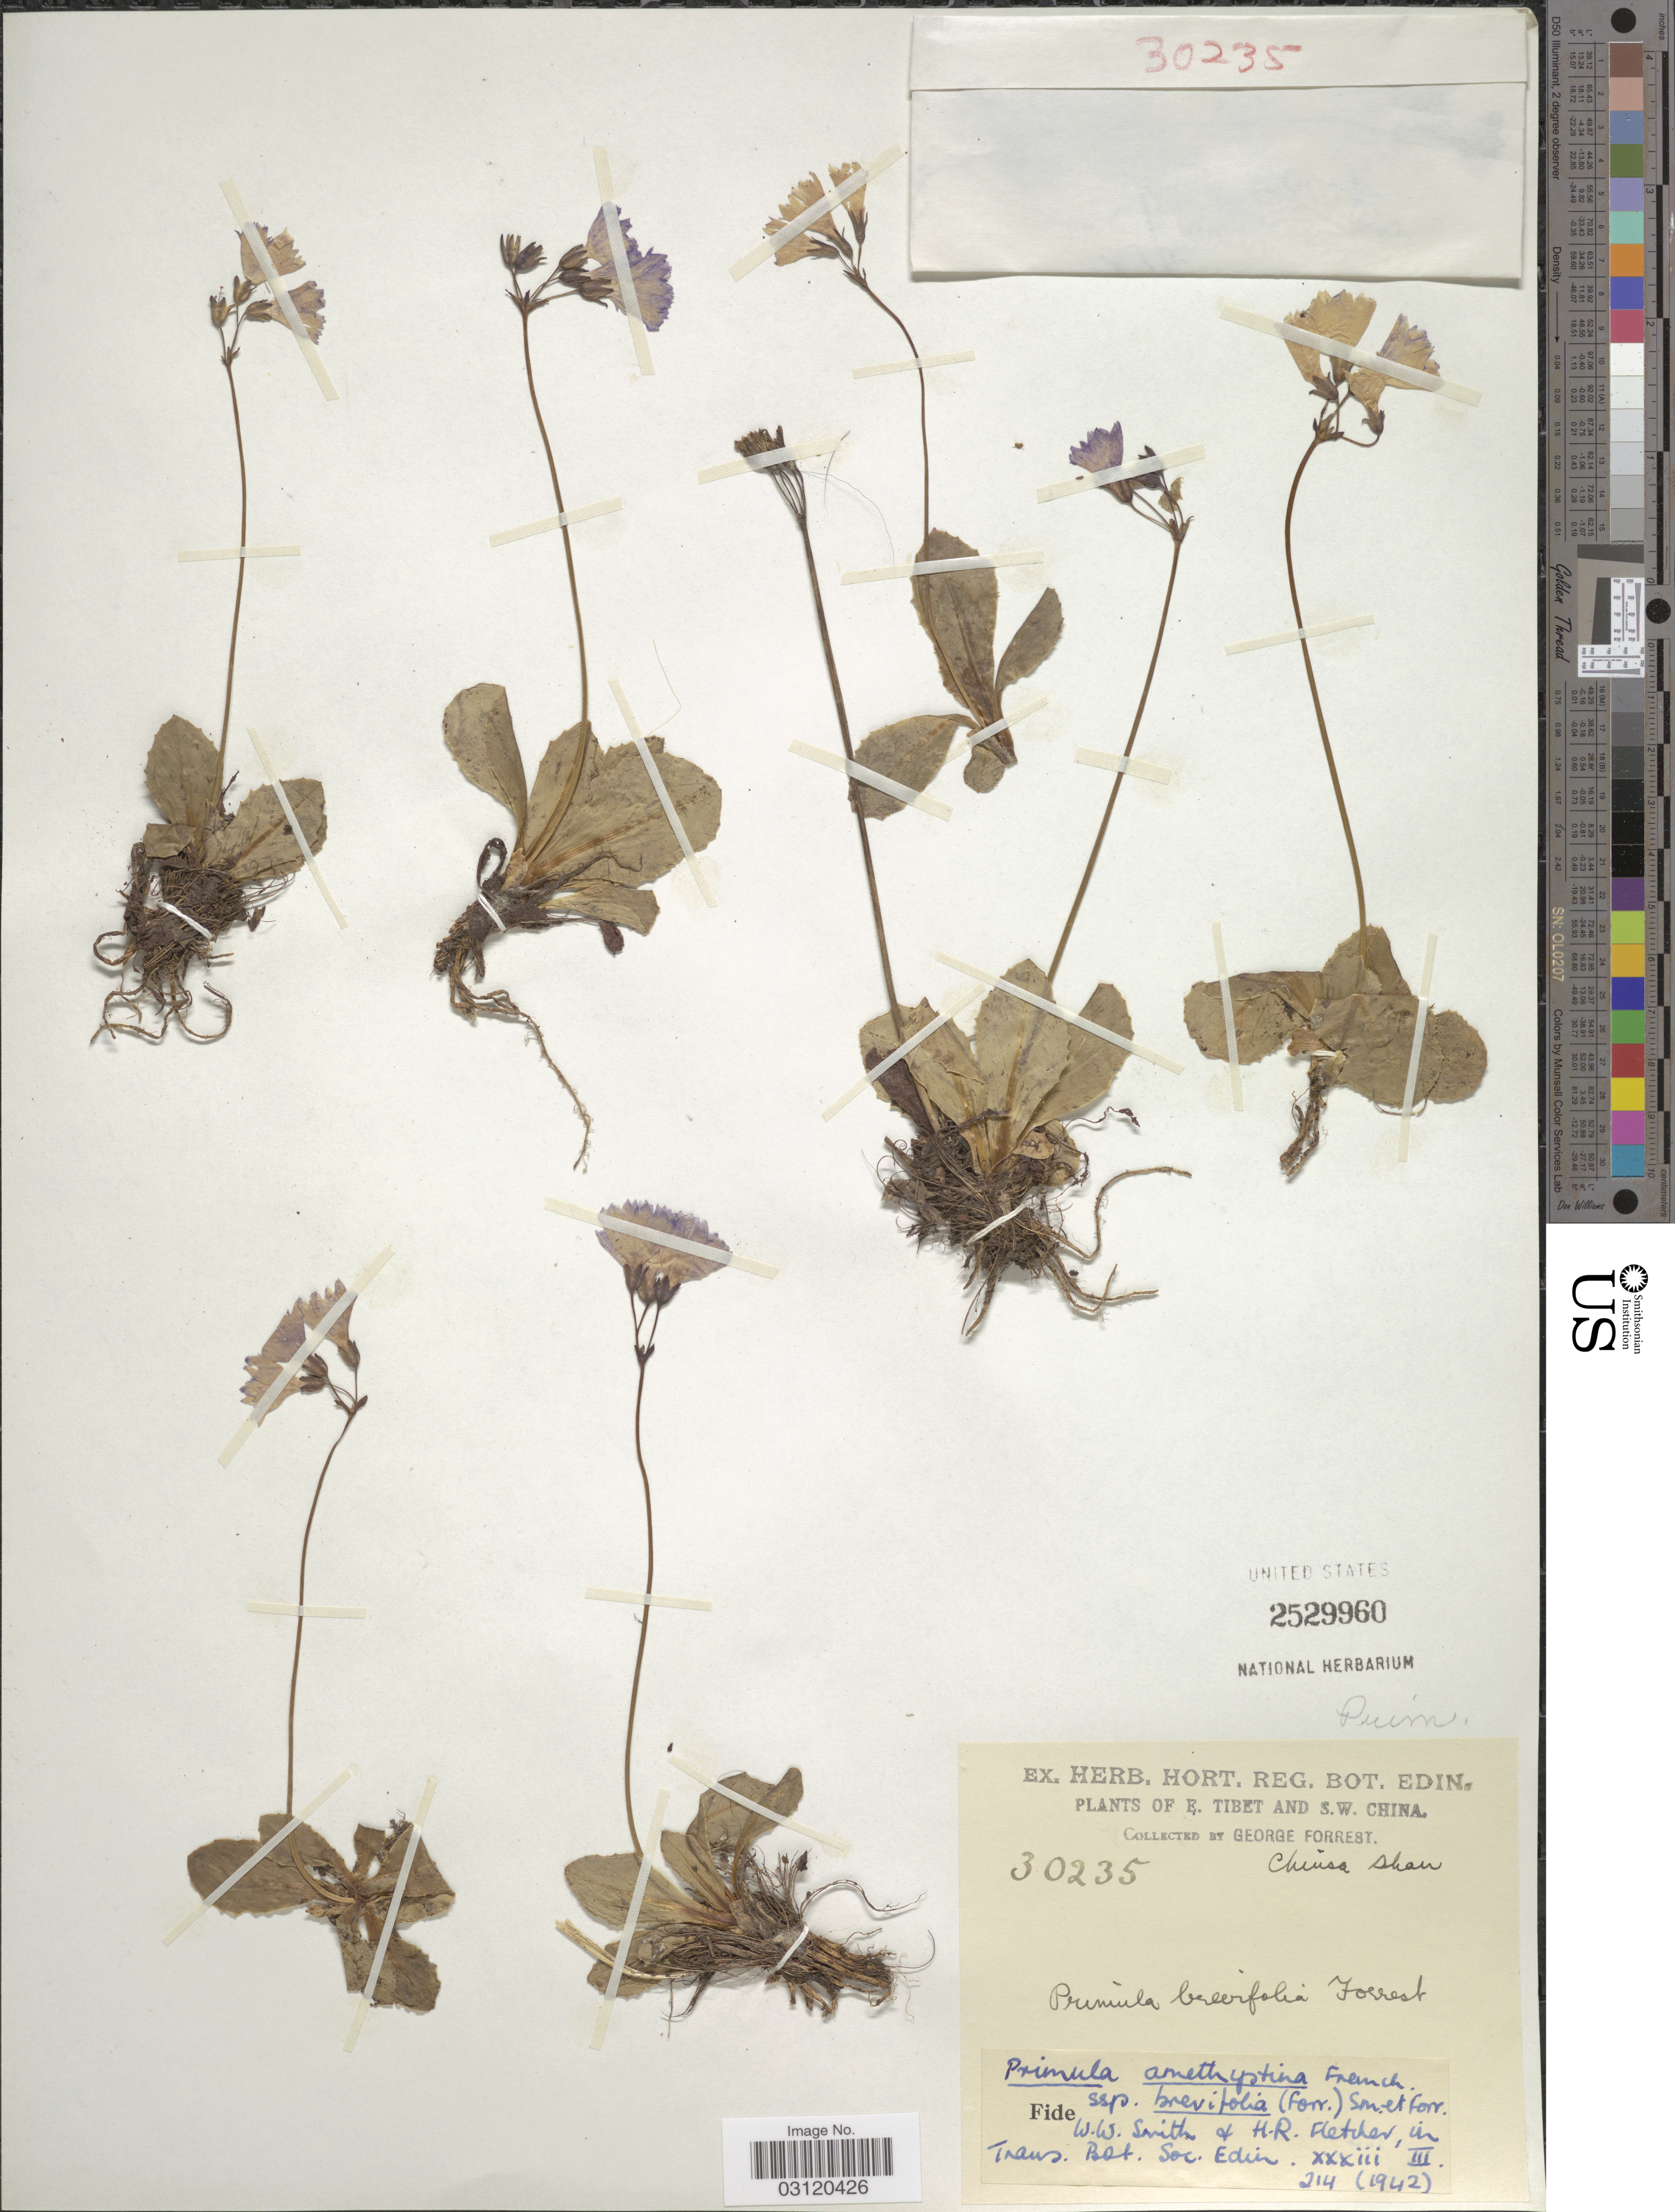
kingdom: Plantae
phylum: Tracheophyta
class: Magnoliopsida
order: Ericales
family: Primulaceae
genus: Primula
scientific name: Primula amethystina subsp. brevifolia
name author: (Forrest) W.W. Sm. & Forrest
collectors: G. Forrest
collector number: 30235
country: China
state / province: Xizang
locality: E. Tibet and S.W. China. Chinsa shan.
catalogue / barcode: US 2529960